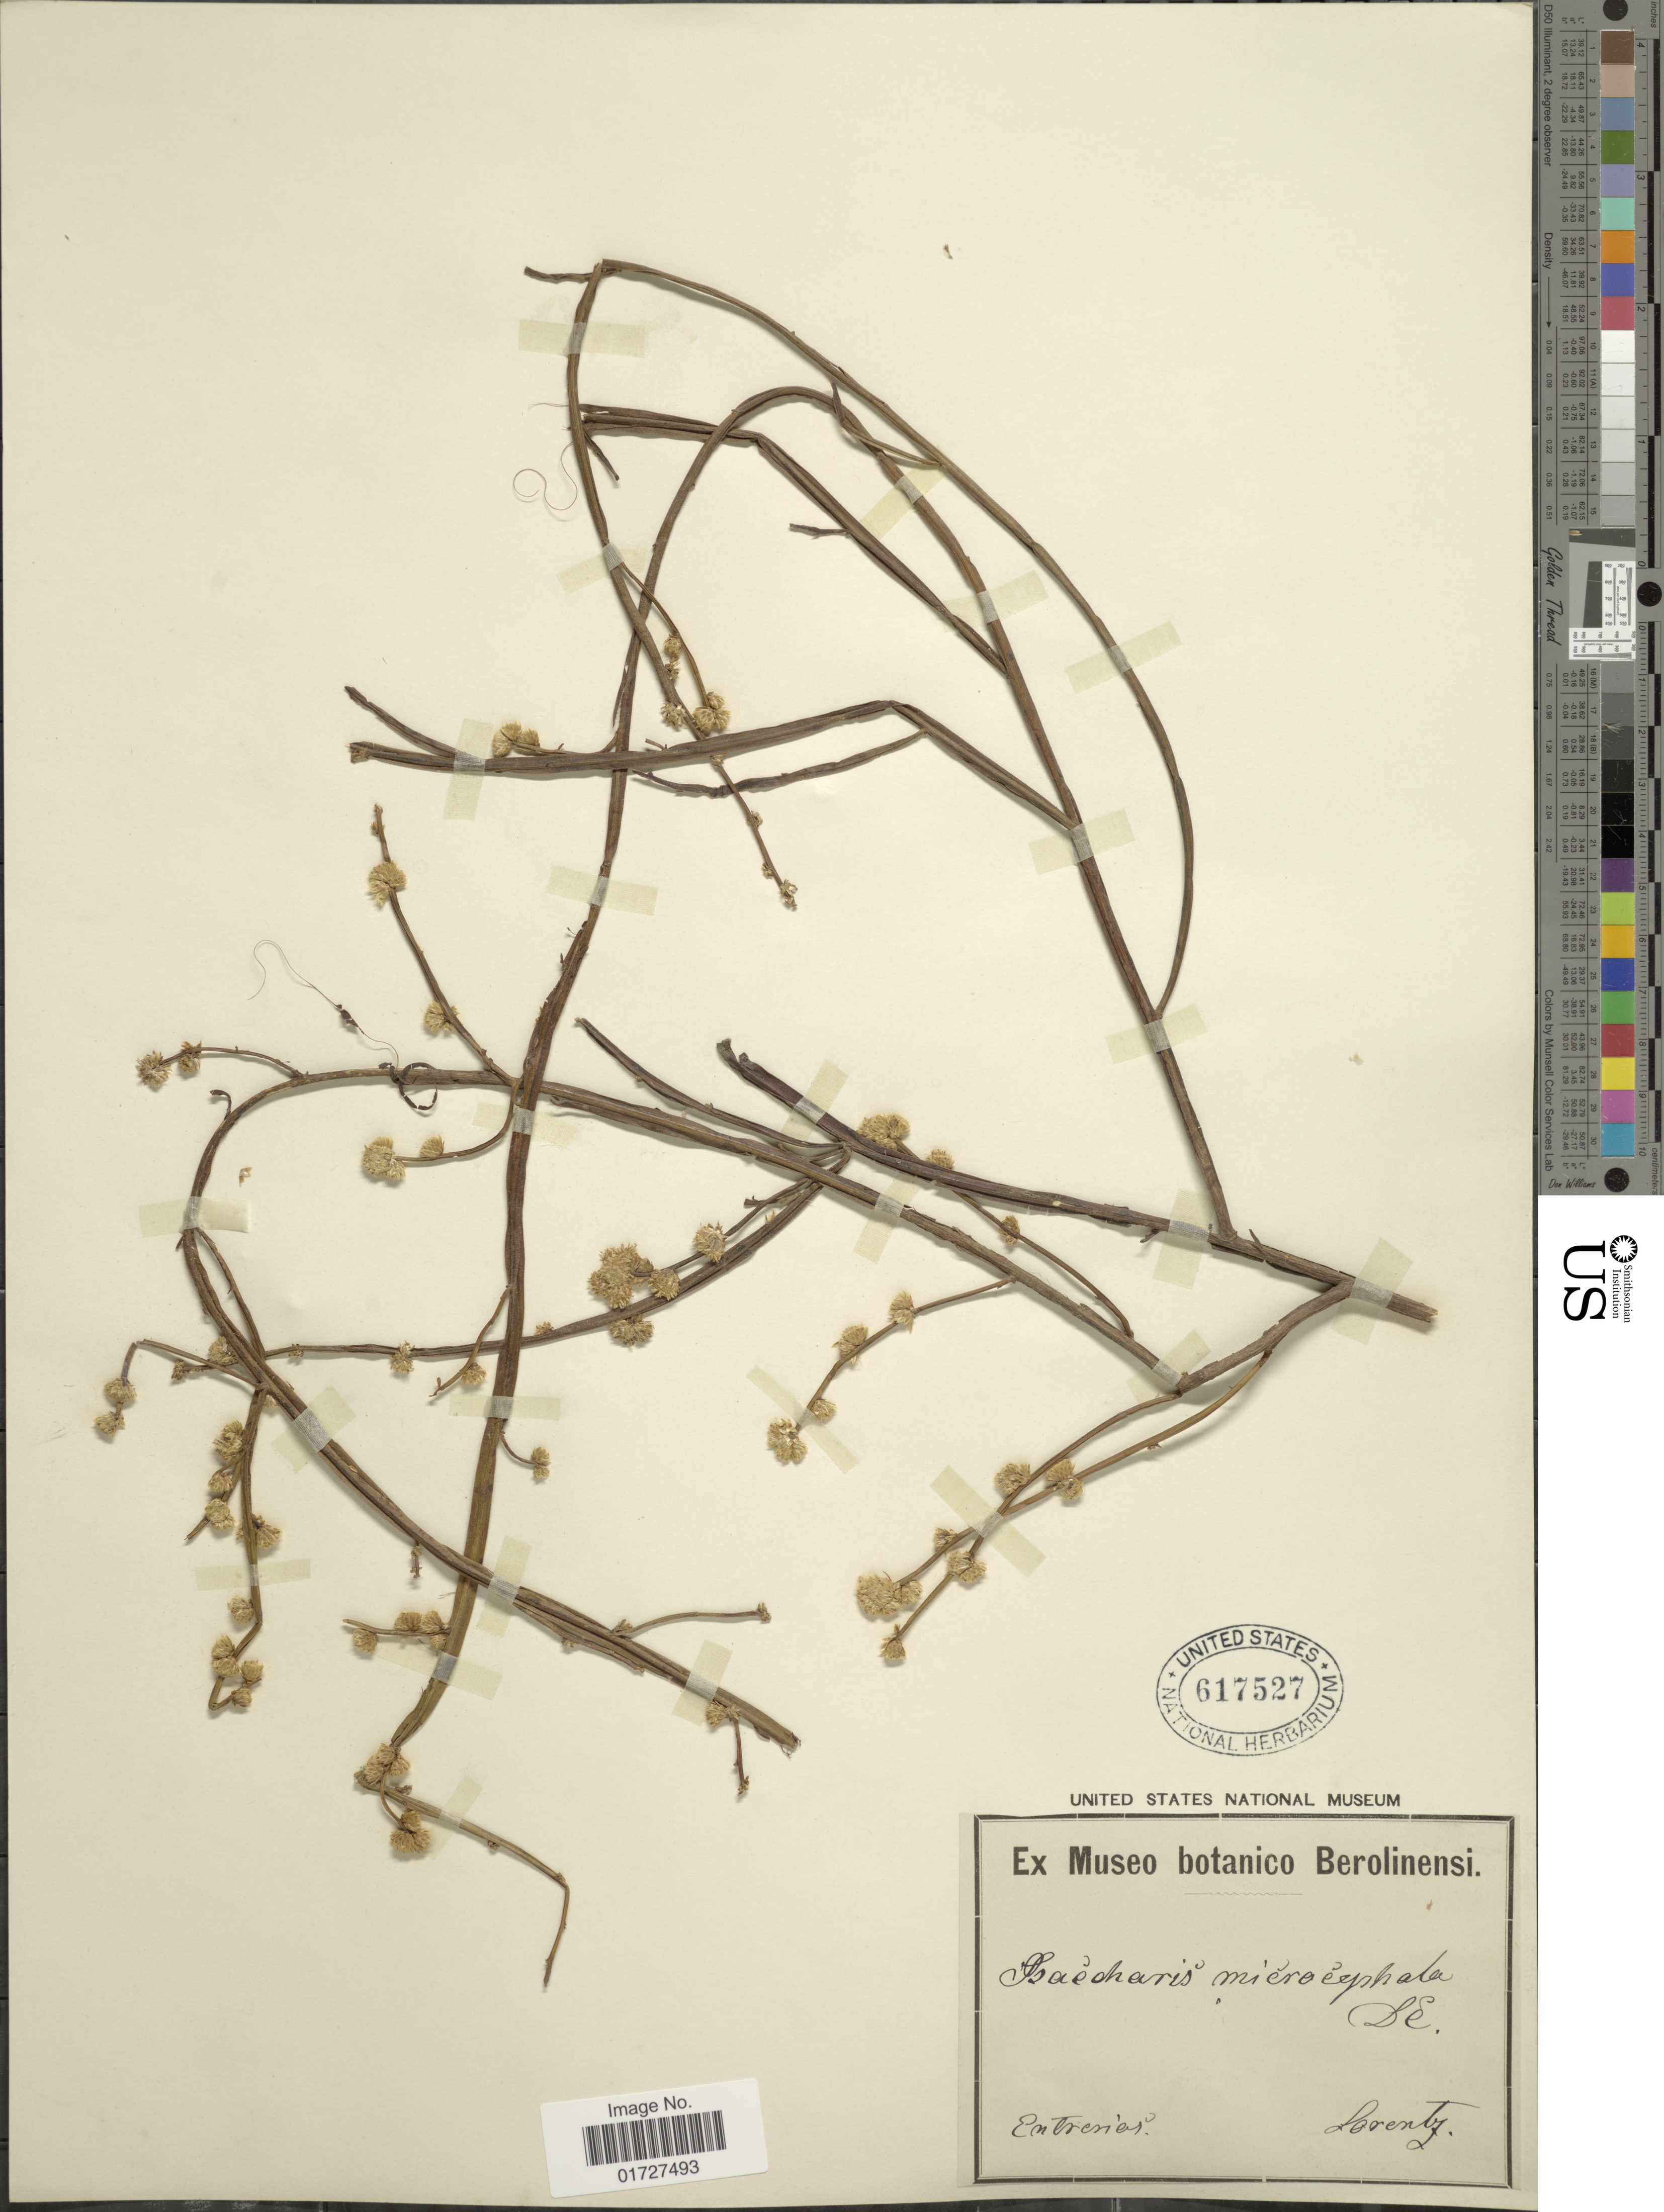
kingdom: Plantae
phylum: Tracheophyta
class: Magnoliopsida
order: Asterales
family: Asteraceae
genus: Baccharis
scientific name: Baccharis microcephala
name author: (Less.) DC.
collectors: -. Lorentz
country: Argentina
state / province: Entre Rios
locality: Entrerios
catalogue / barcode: US 617527